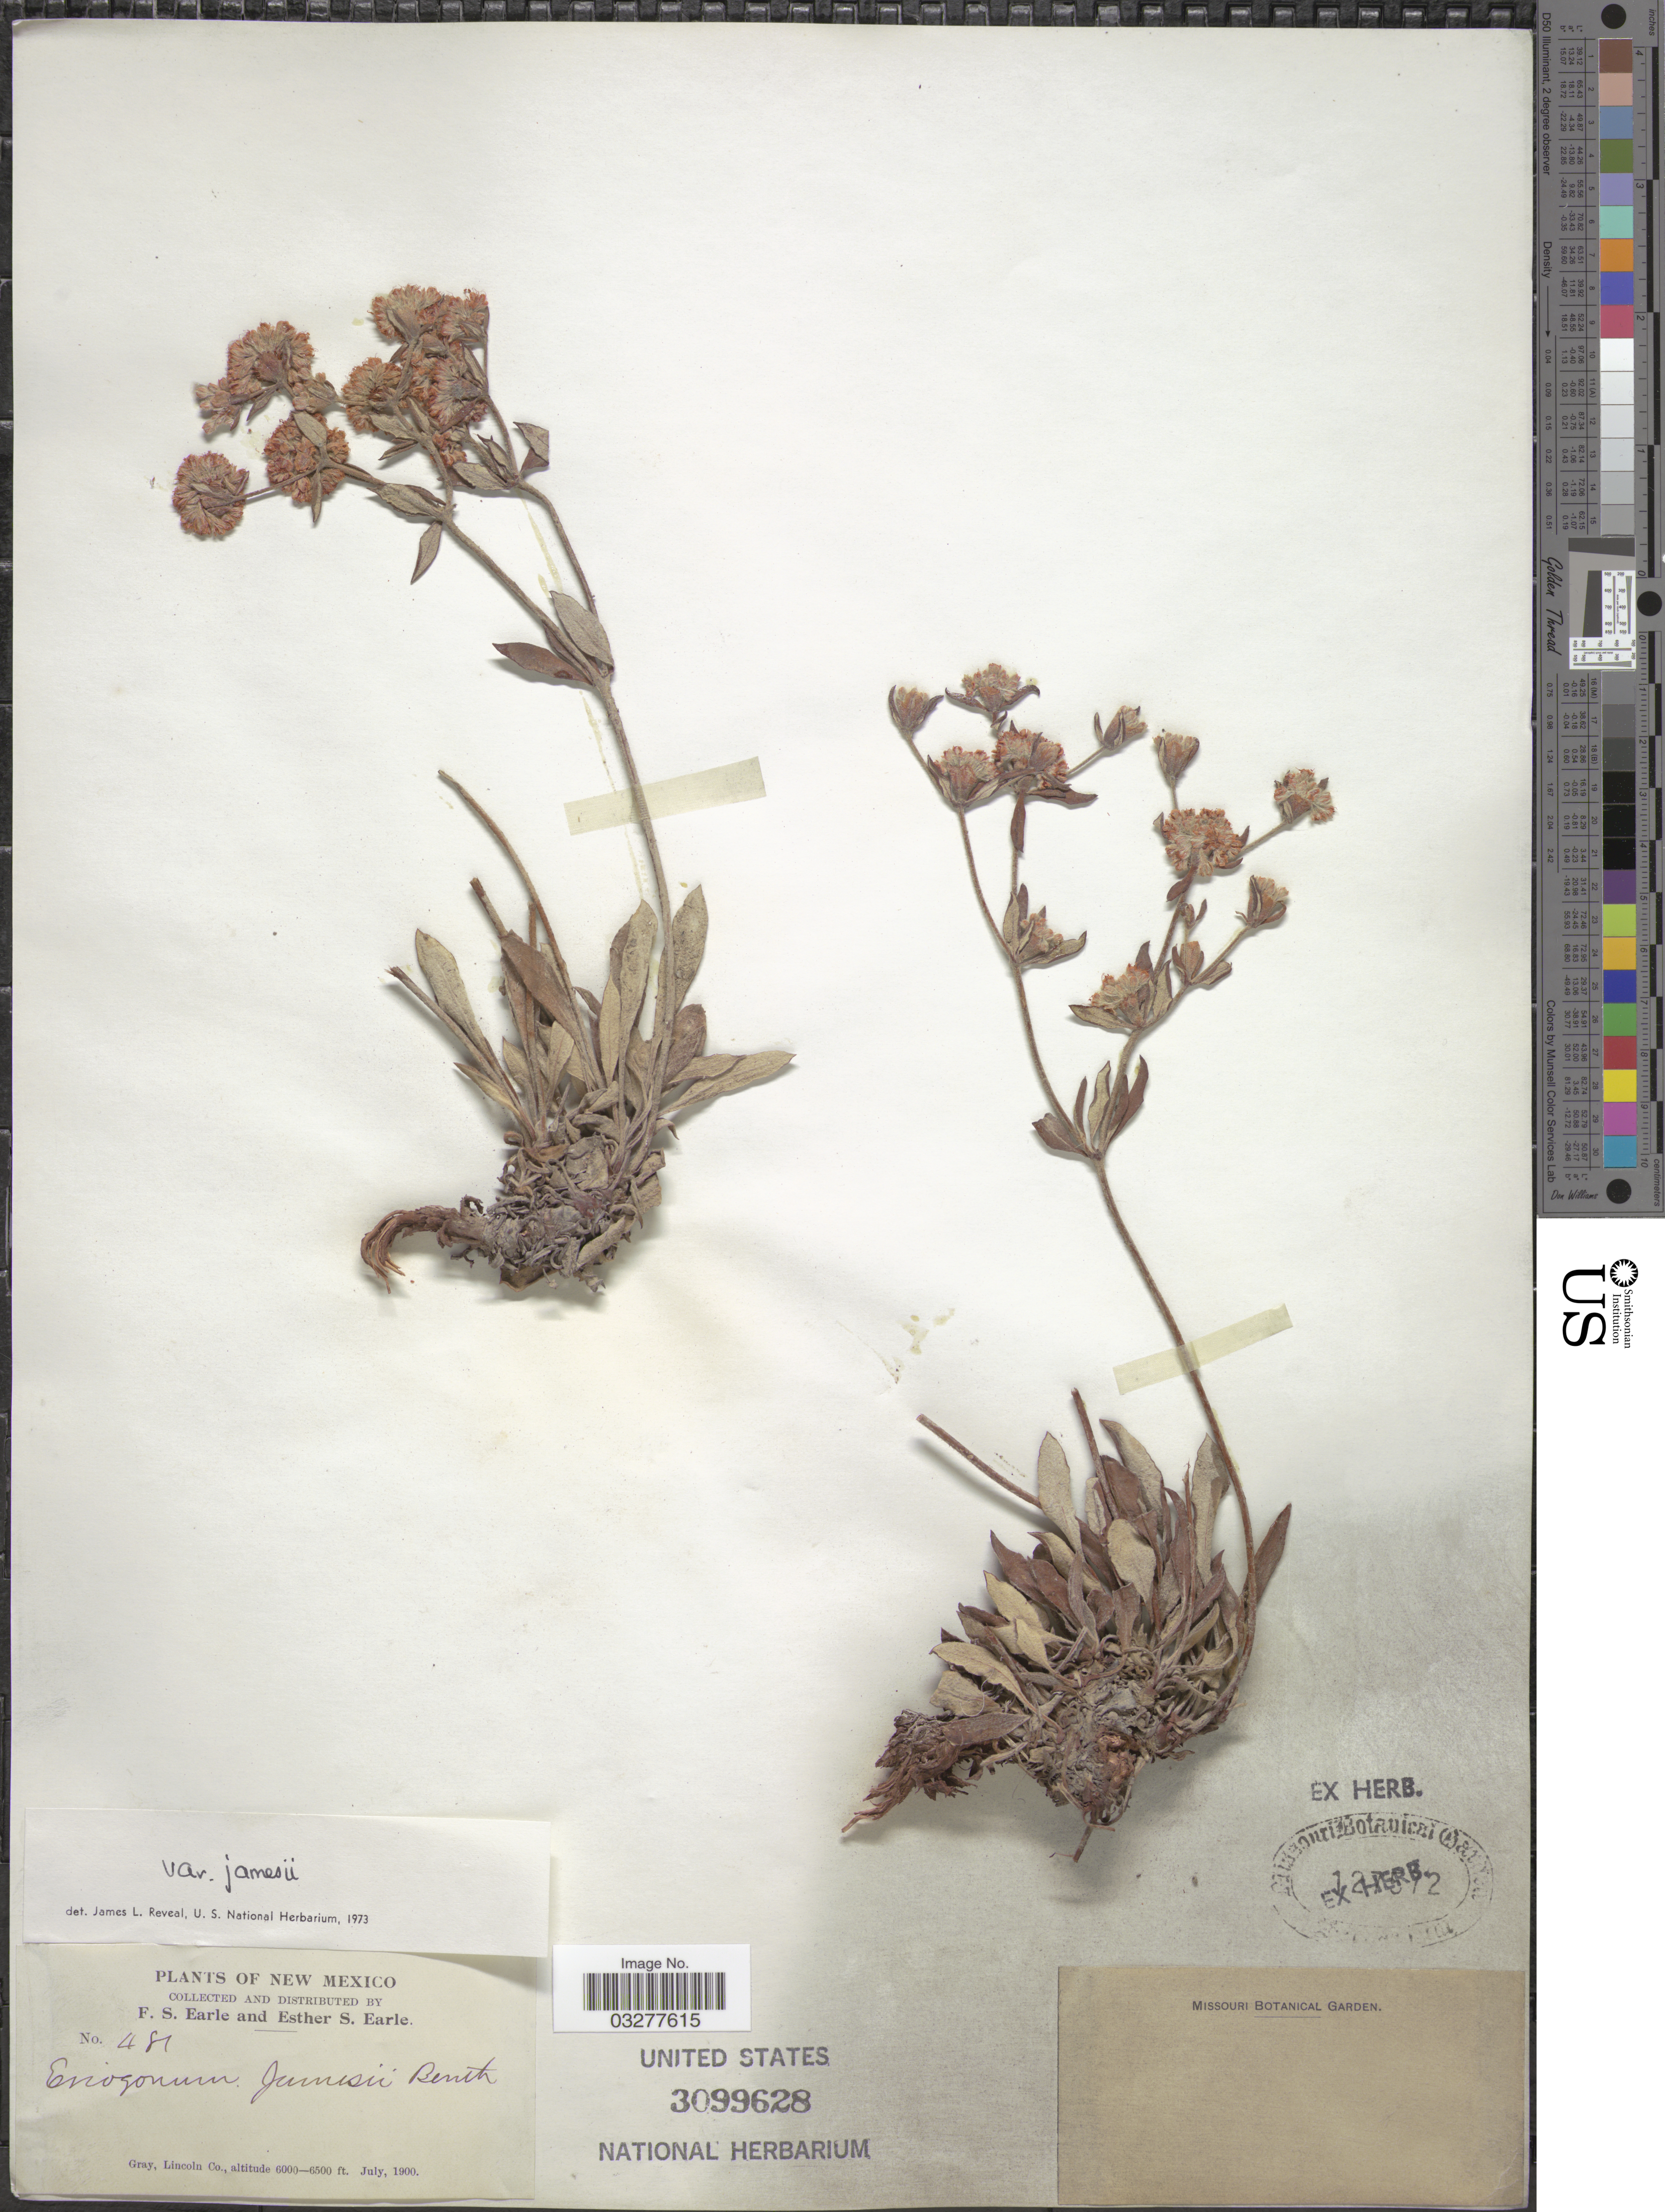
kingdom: Plantae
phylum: Tracheophyta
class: Magnoliopsida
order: Caryophyllales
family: Polygonaceae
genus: Eriogonum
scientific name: Eriogonum jamesii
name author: Benth.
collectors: F. S. Earle & E. S. Earle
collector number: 481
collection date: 1900-07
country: United States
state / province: New Mexico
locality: Gray, Lincoln Co.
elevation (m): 1829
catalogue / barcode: US 3099628